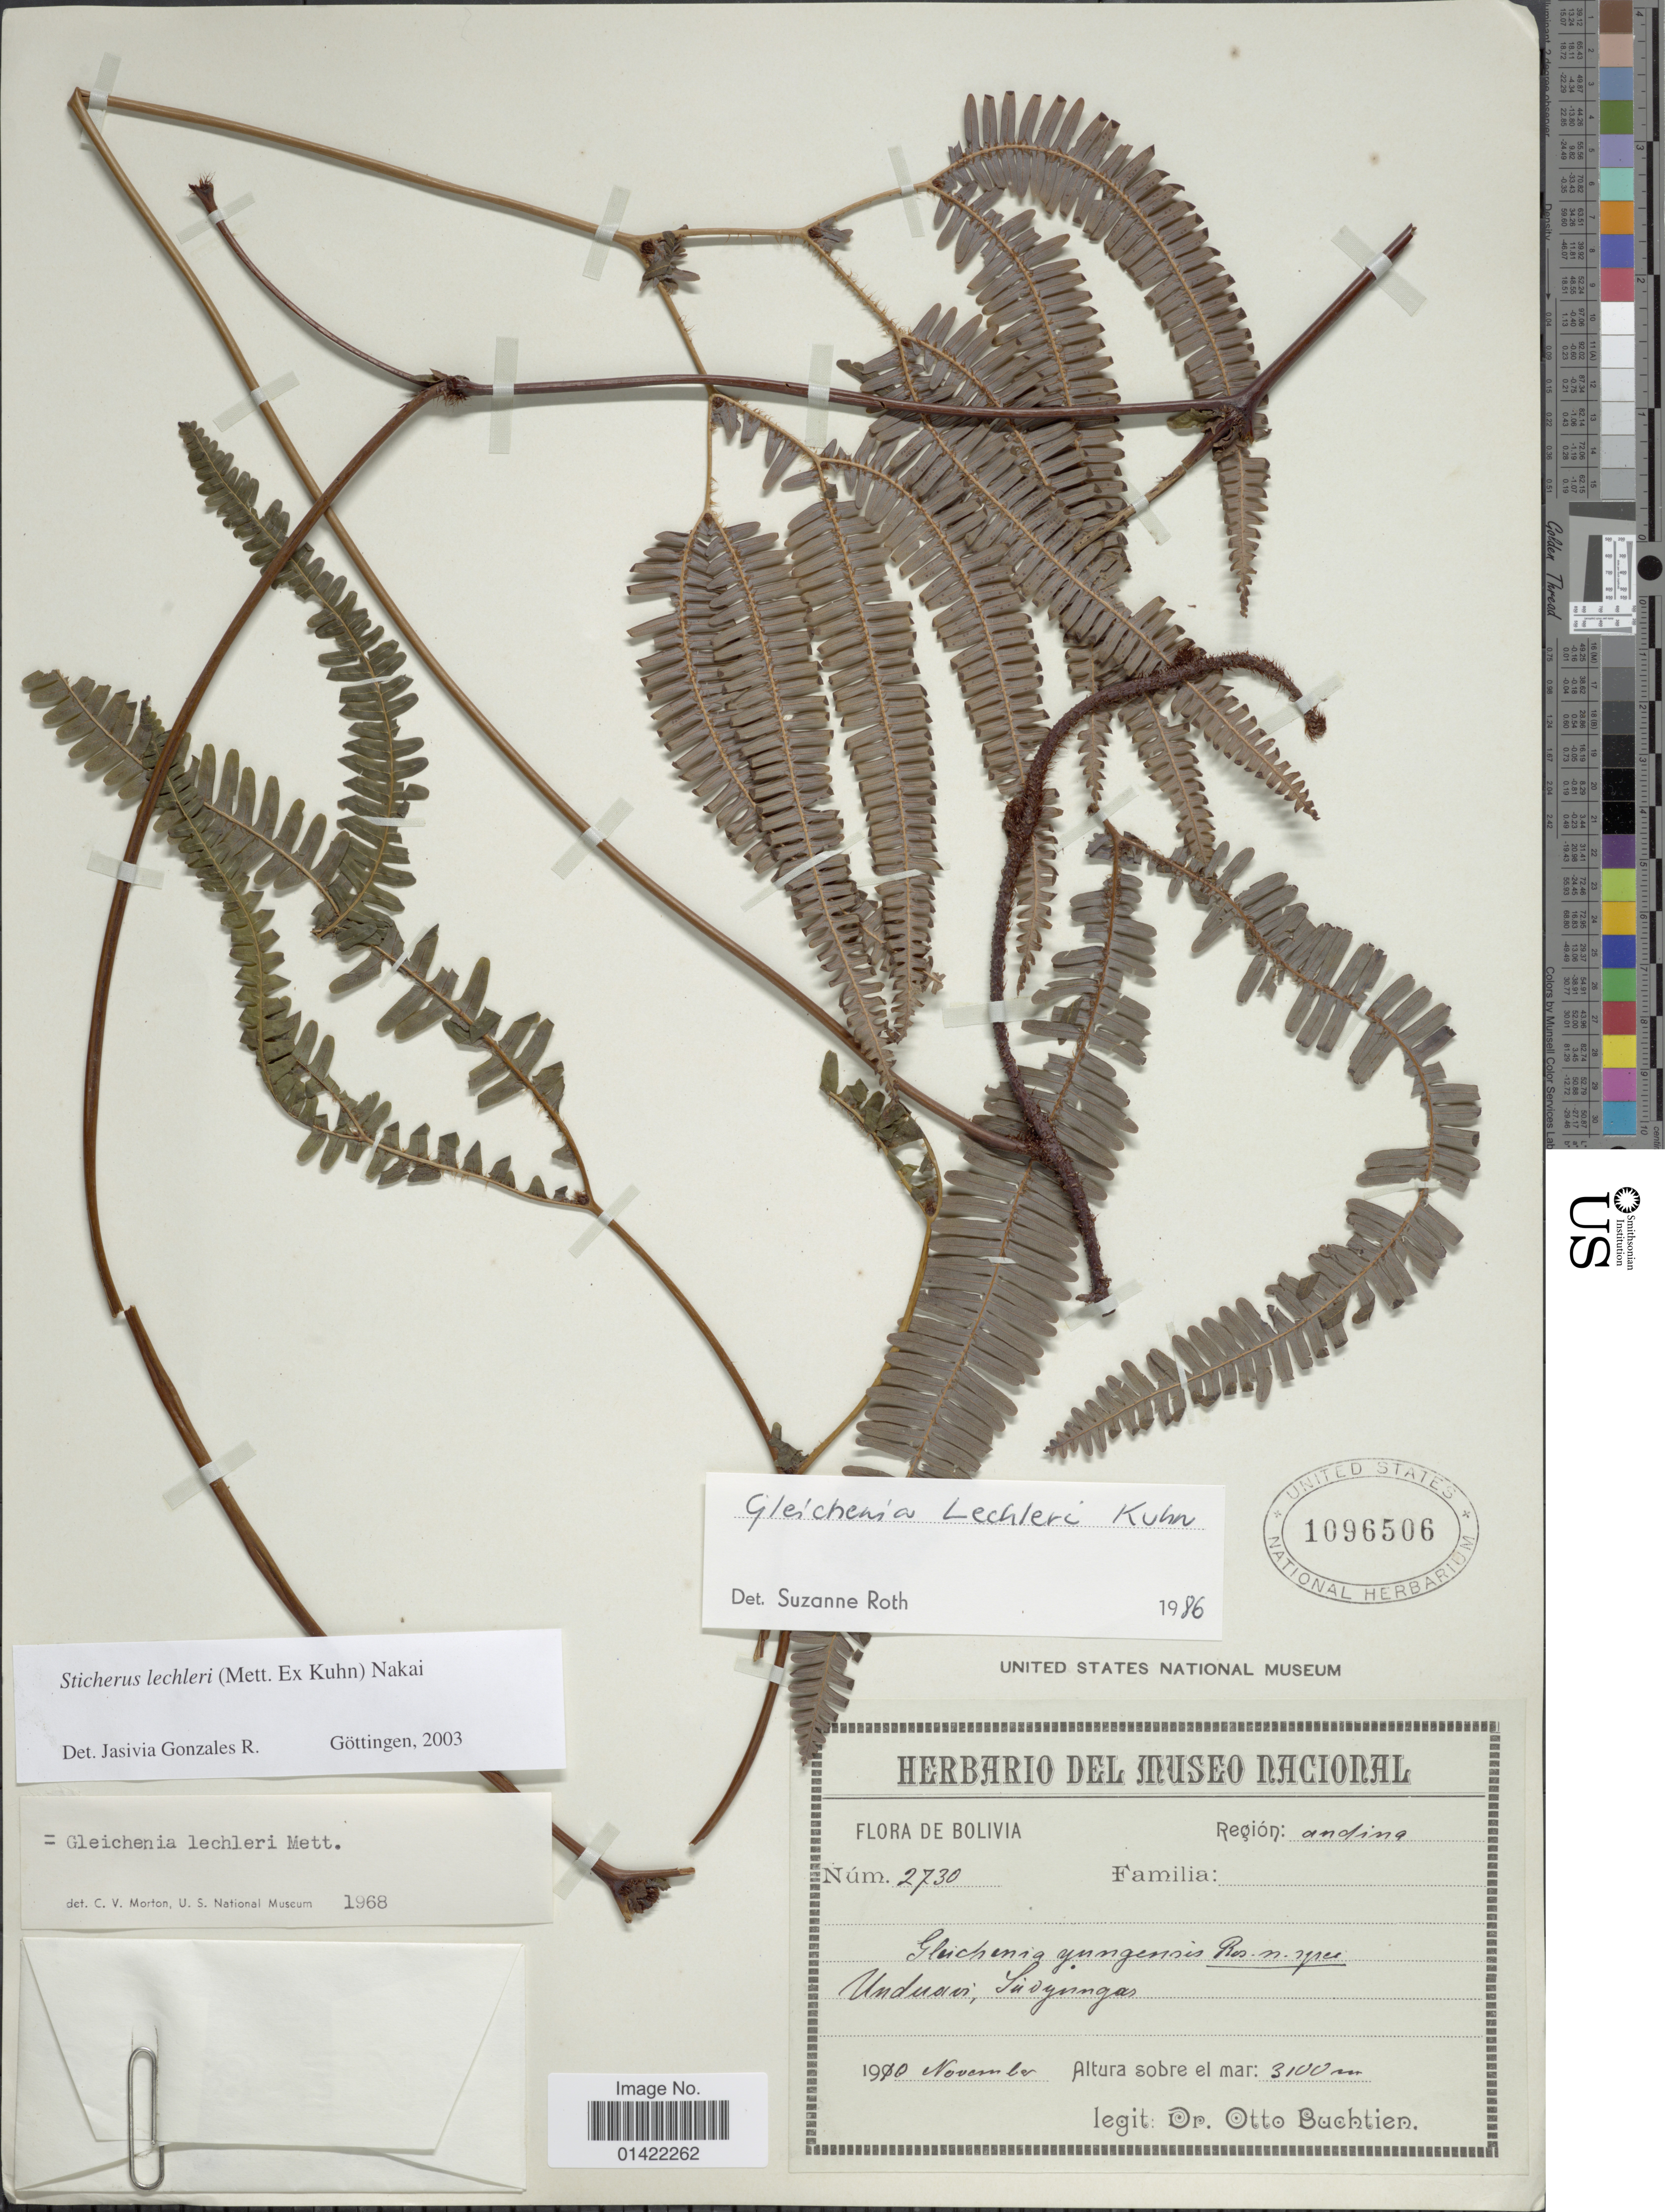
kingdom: Plantae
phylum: Tracheophyta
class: Polypodiopsida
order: Gleicheniales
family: Gleicheniaceae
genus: Sticherus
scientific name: Sticherus lechleri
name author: (Mett. ex Kuhn) Nakai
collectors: O. Buchtien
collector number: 2730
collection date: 1910-11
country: Bolivia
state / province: La Paz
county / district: Sud Yungas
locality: Unduavi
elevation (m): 3100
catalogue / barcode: US 1096506